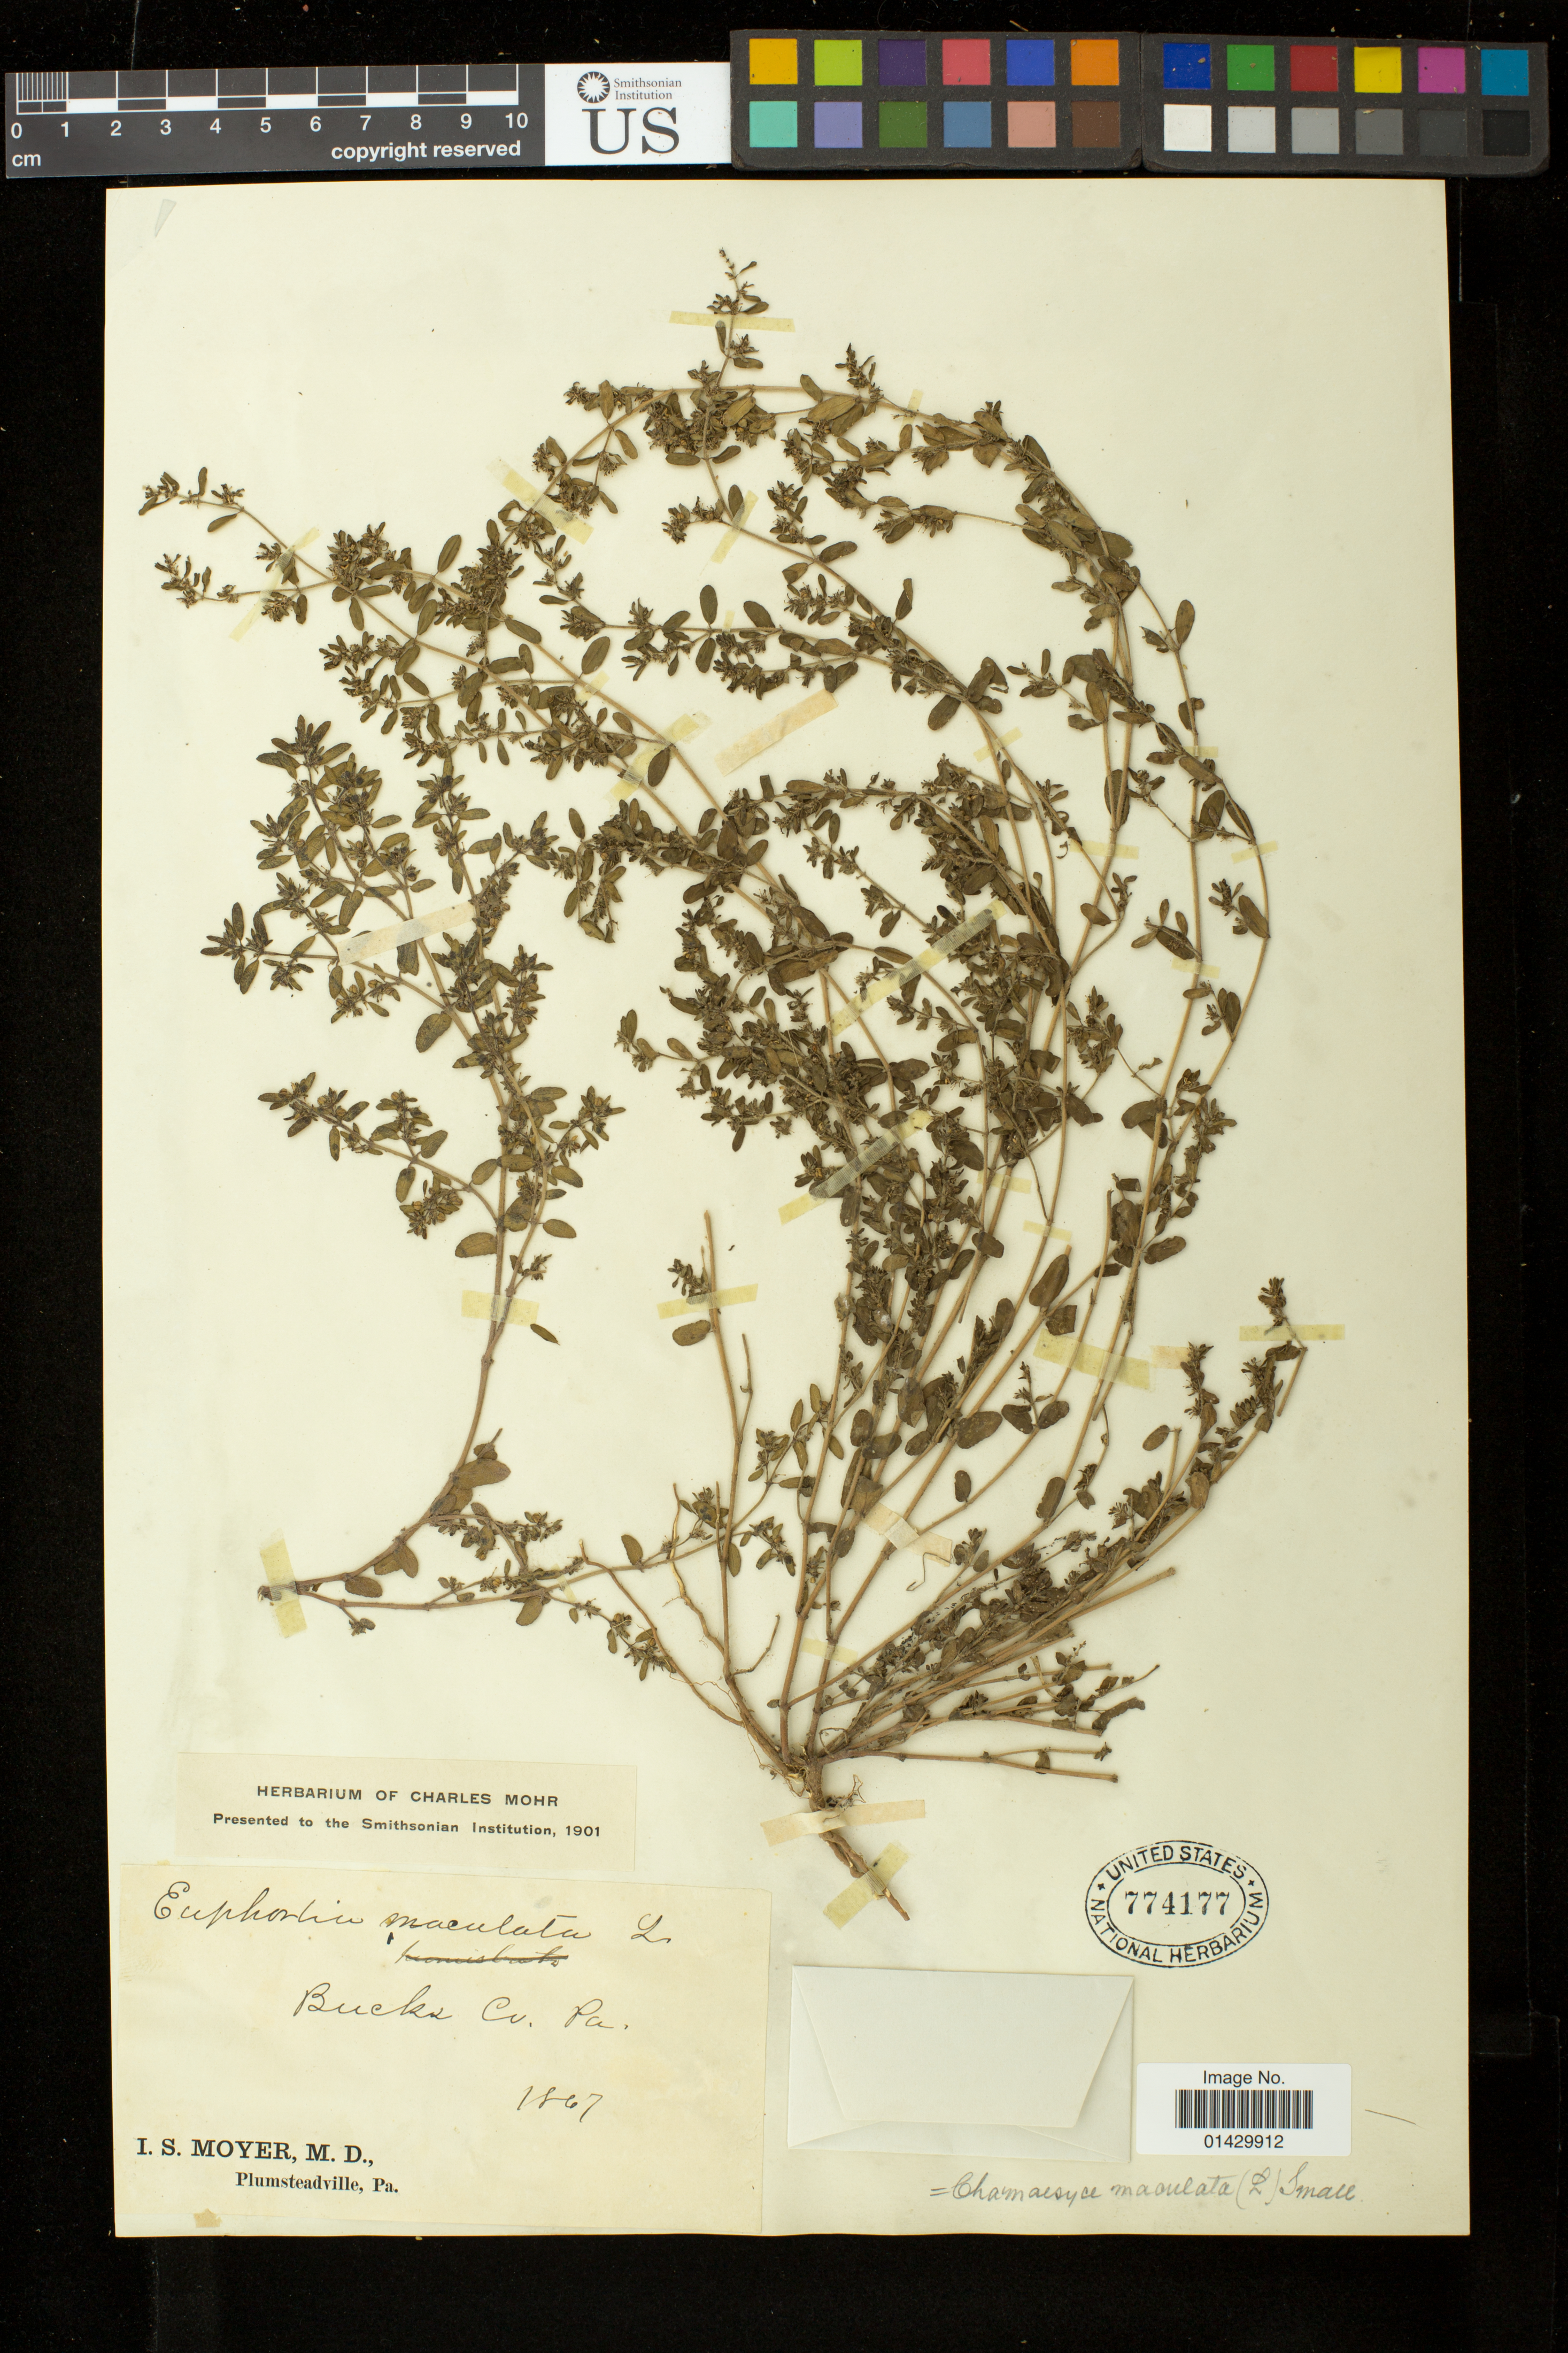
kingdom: Plantae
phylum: Tracheophyta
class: Magnoliopsida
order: Malpighiales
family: Euphorbiaceae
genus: Euphorbia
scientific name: Euphorbia maculata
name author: L.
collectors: I. S. Moyer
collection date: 1867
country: United States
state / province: Pennsylvania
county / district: Bucks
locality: Plumsteadville, Pa.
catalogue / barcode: US 774177